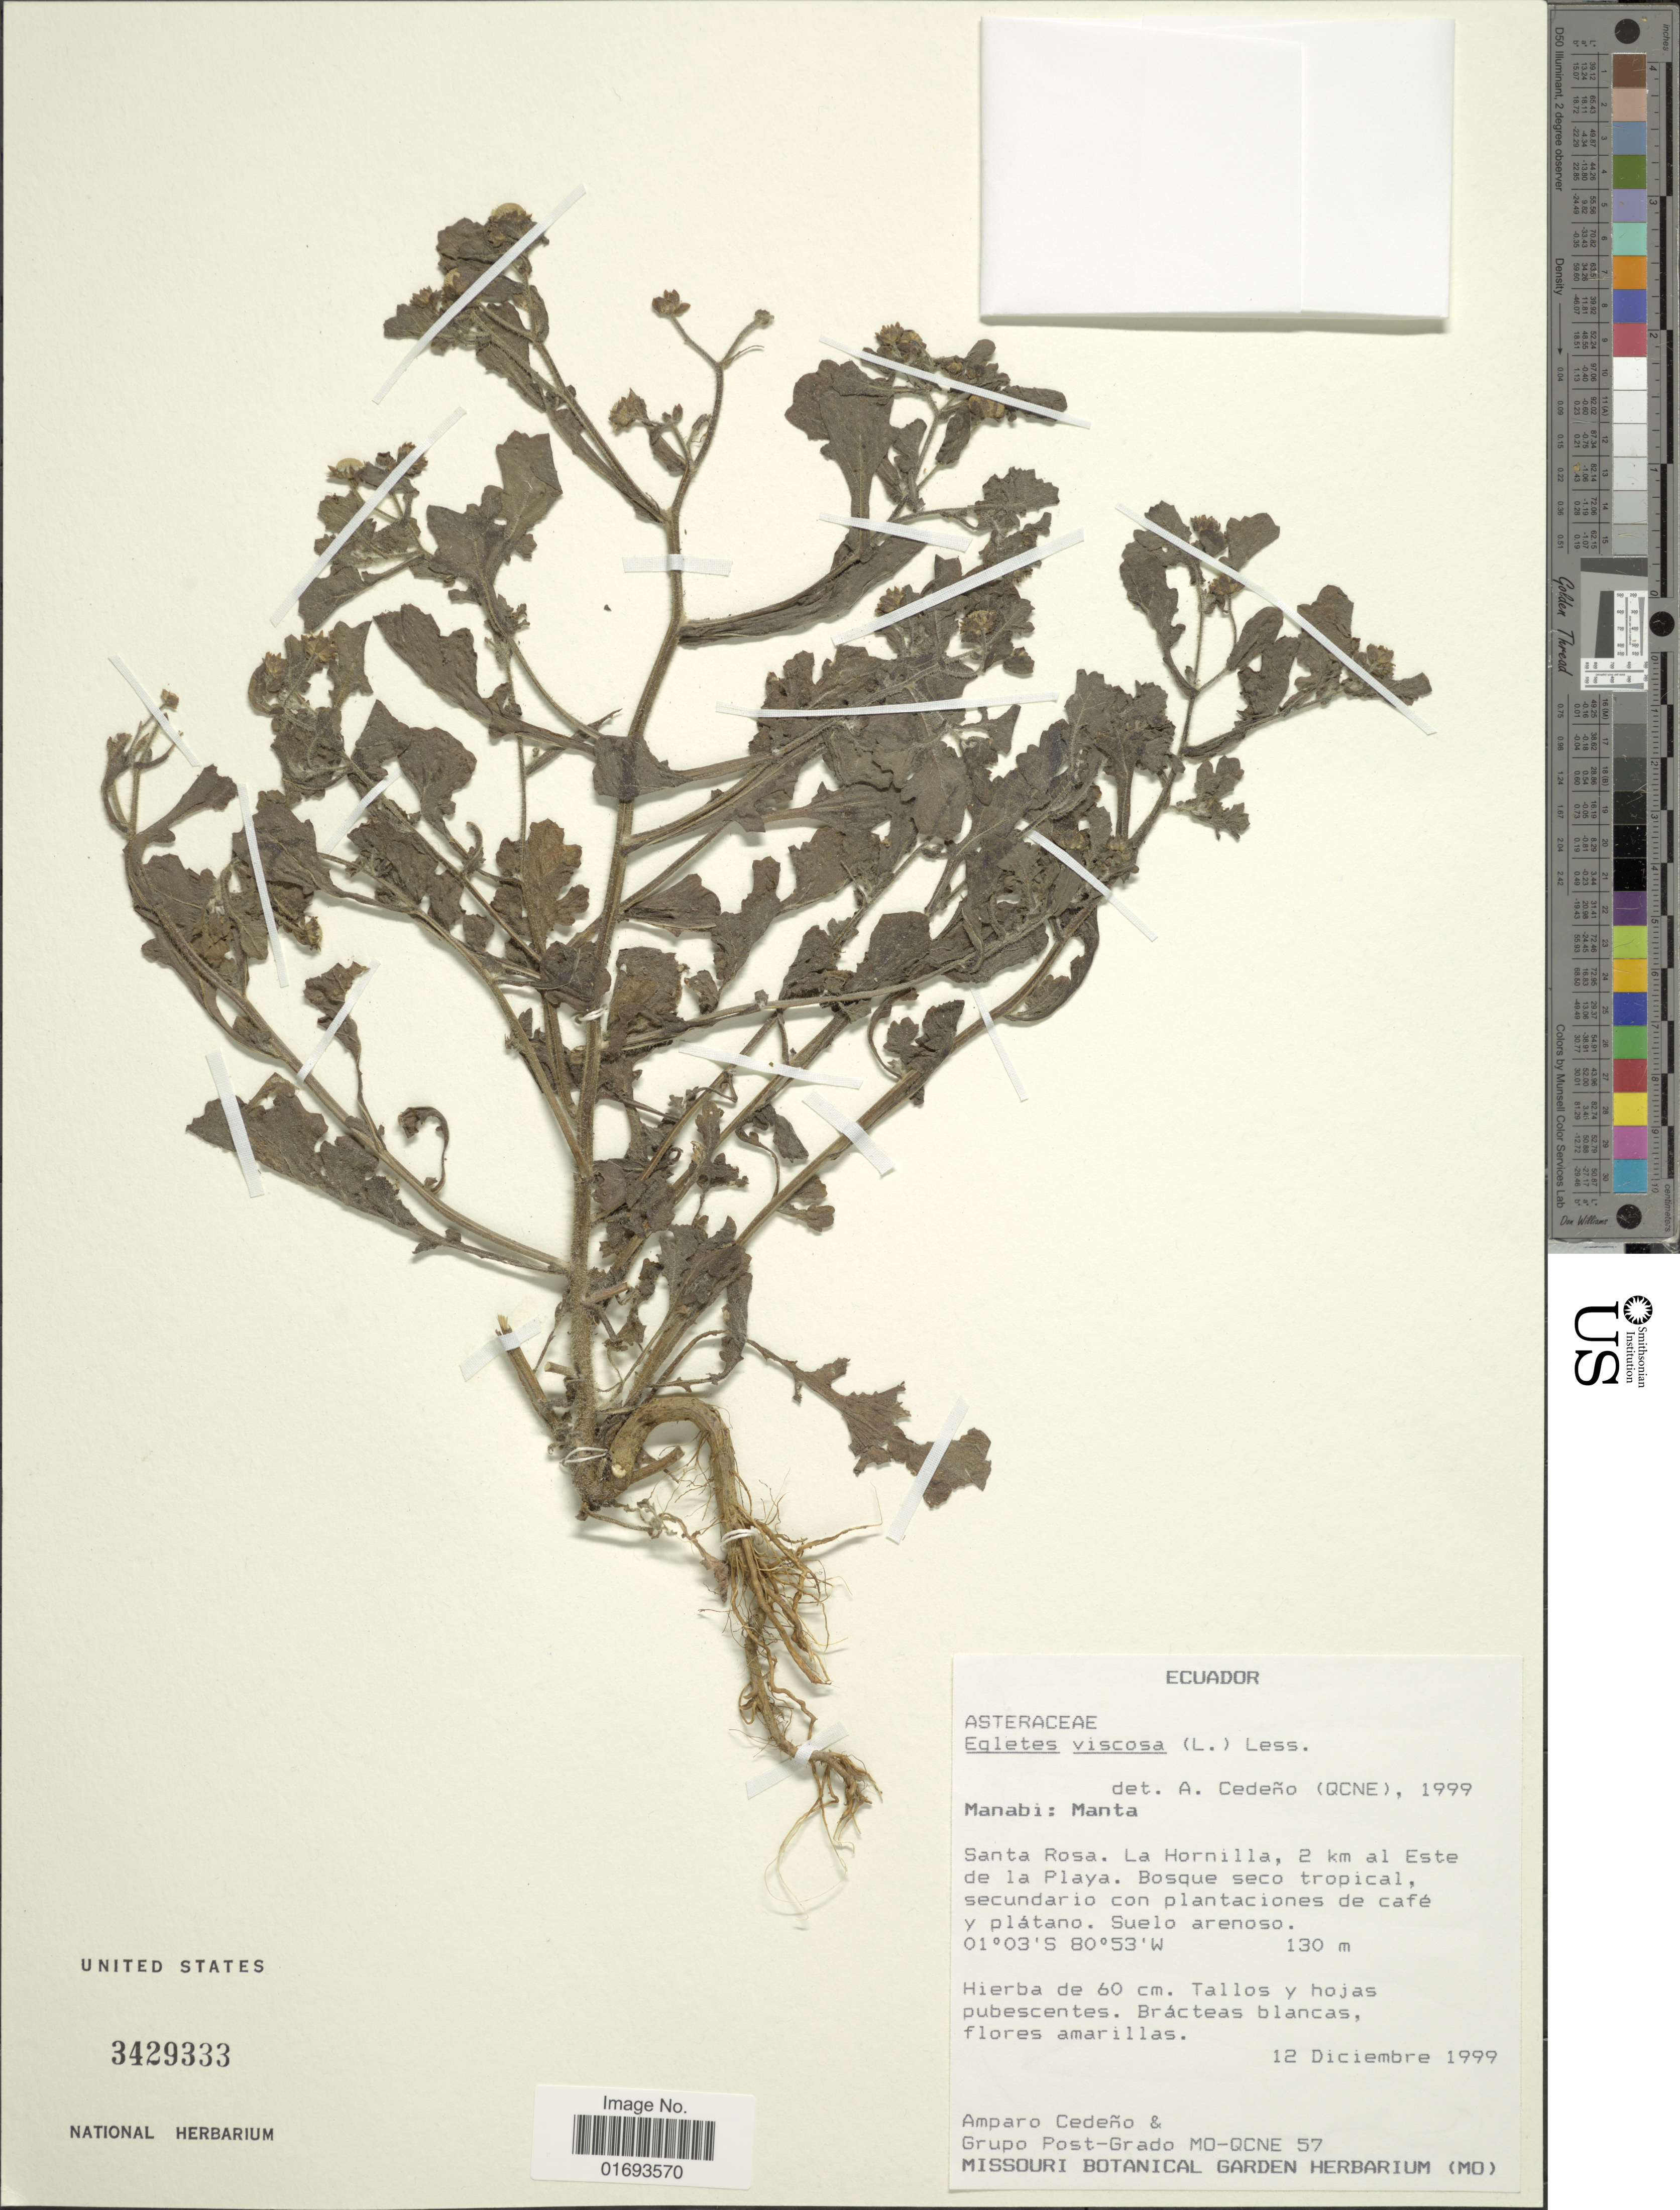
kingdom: Plantae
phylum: Tracheophyta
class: Magnoliopsida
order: Asterales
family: Asteraceae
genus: Egletes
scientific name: Egletes viscosa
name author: (L.) Less.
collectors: A. Cedeño & Grupo Post-Grado MO-QCNE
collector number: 57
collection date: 1999-12-12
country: Ecuador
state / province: Manabí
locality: Ecuador. Manabí: Manta. Santa Rosa. La Hornilla, 2 km al Este de la Playa.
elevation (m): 130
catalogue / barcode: US 3429333